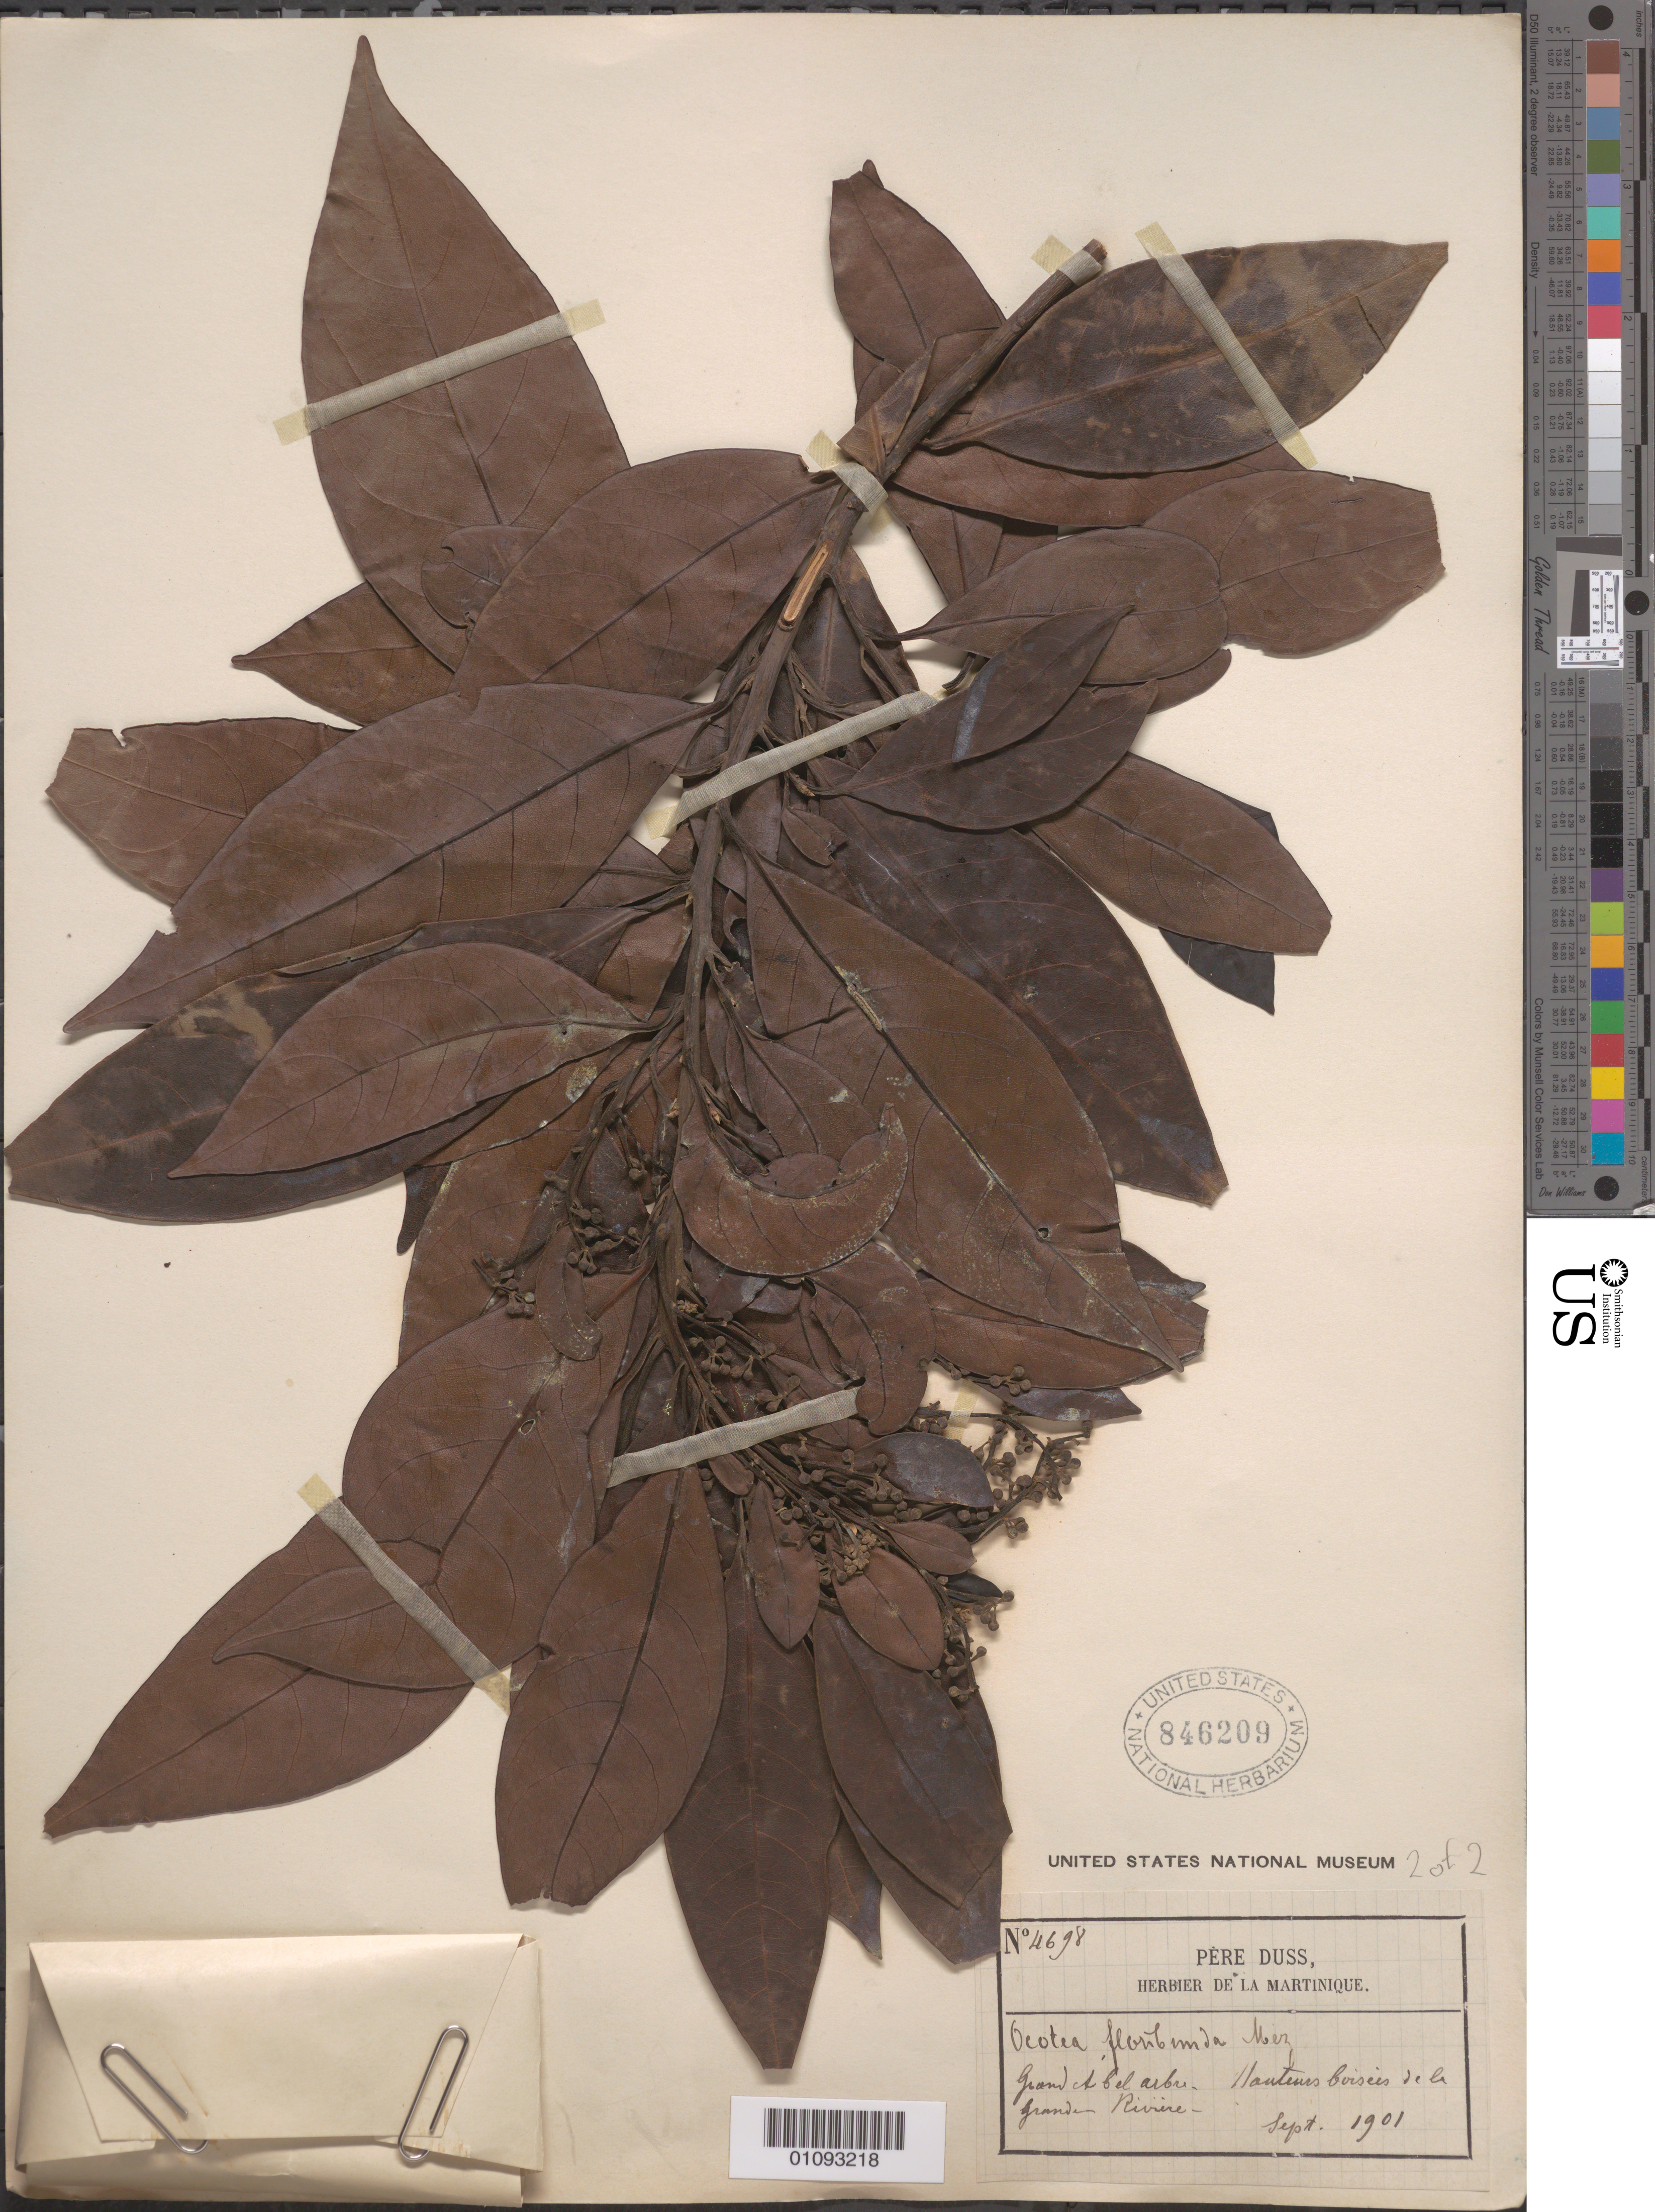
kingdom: Plantae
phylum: Tracheophyta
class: Magnoliopsida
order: Laurales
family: Lauraceae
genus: Ocotea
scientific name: Ocotea floribunda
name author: (Sw.) Mez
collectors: Père Duss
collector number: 4698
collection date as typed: Sep 1901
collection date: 1901-09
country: Martinique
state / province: Saint-Pierre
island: Martinique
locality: Grande Riviere.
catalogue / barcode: US 846209